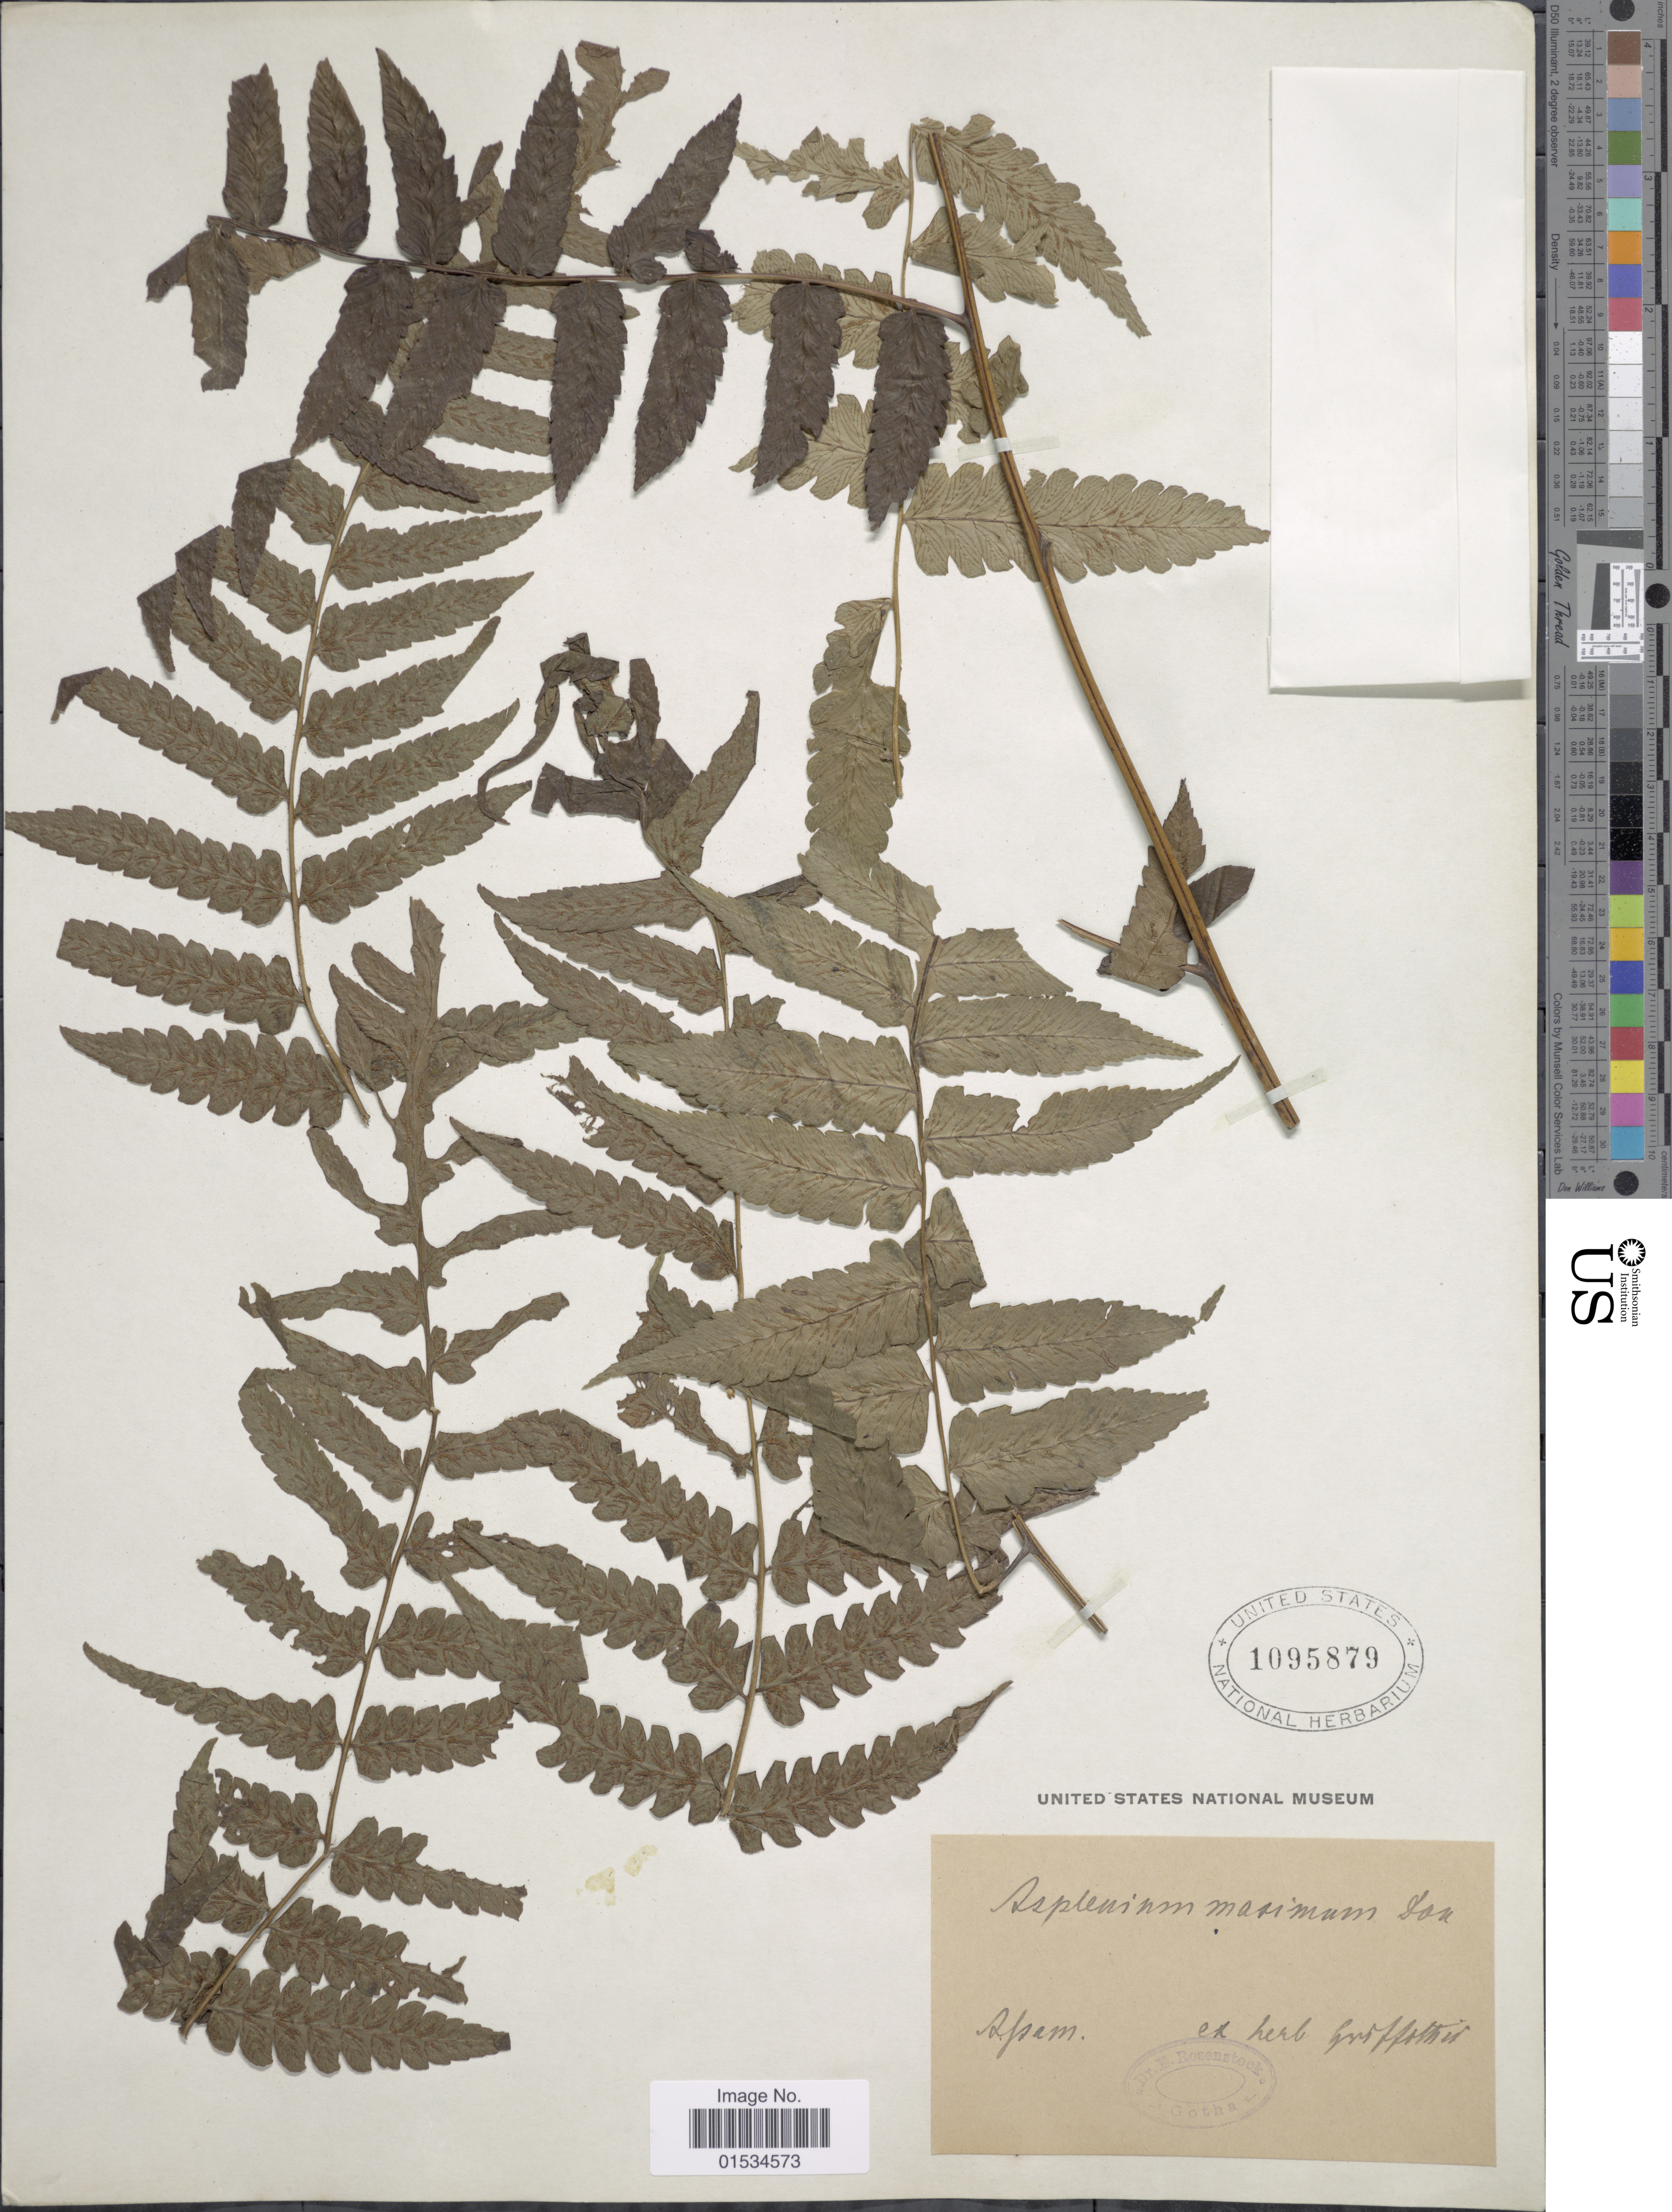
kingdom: Plantae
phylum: Tracheophyta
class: Polypodiopsida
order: Polypodiales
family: Athyriaceae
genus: Diplazium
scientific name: Diplazium sp.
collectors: ex herb. Griffith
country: India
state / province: Assam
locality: Assam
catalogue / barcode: US 1095879